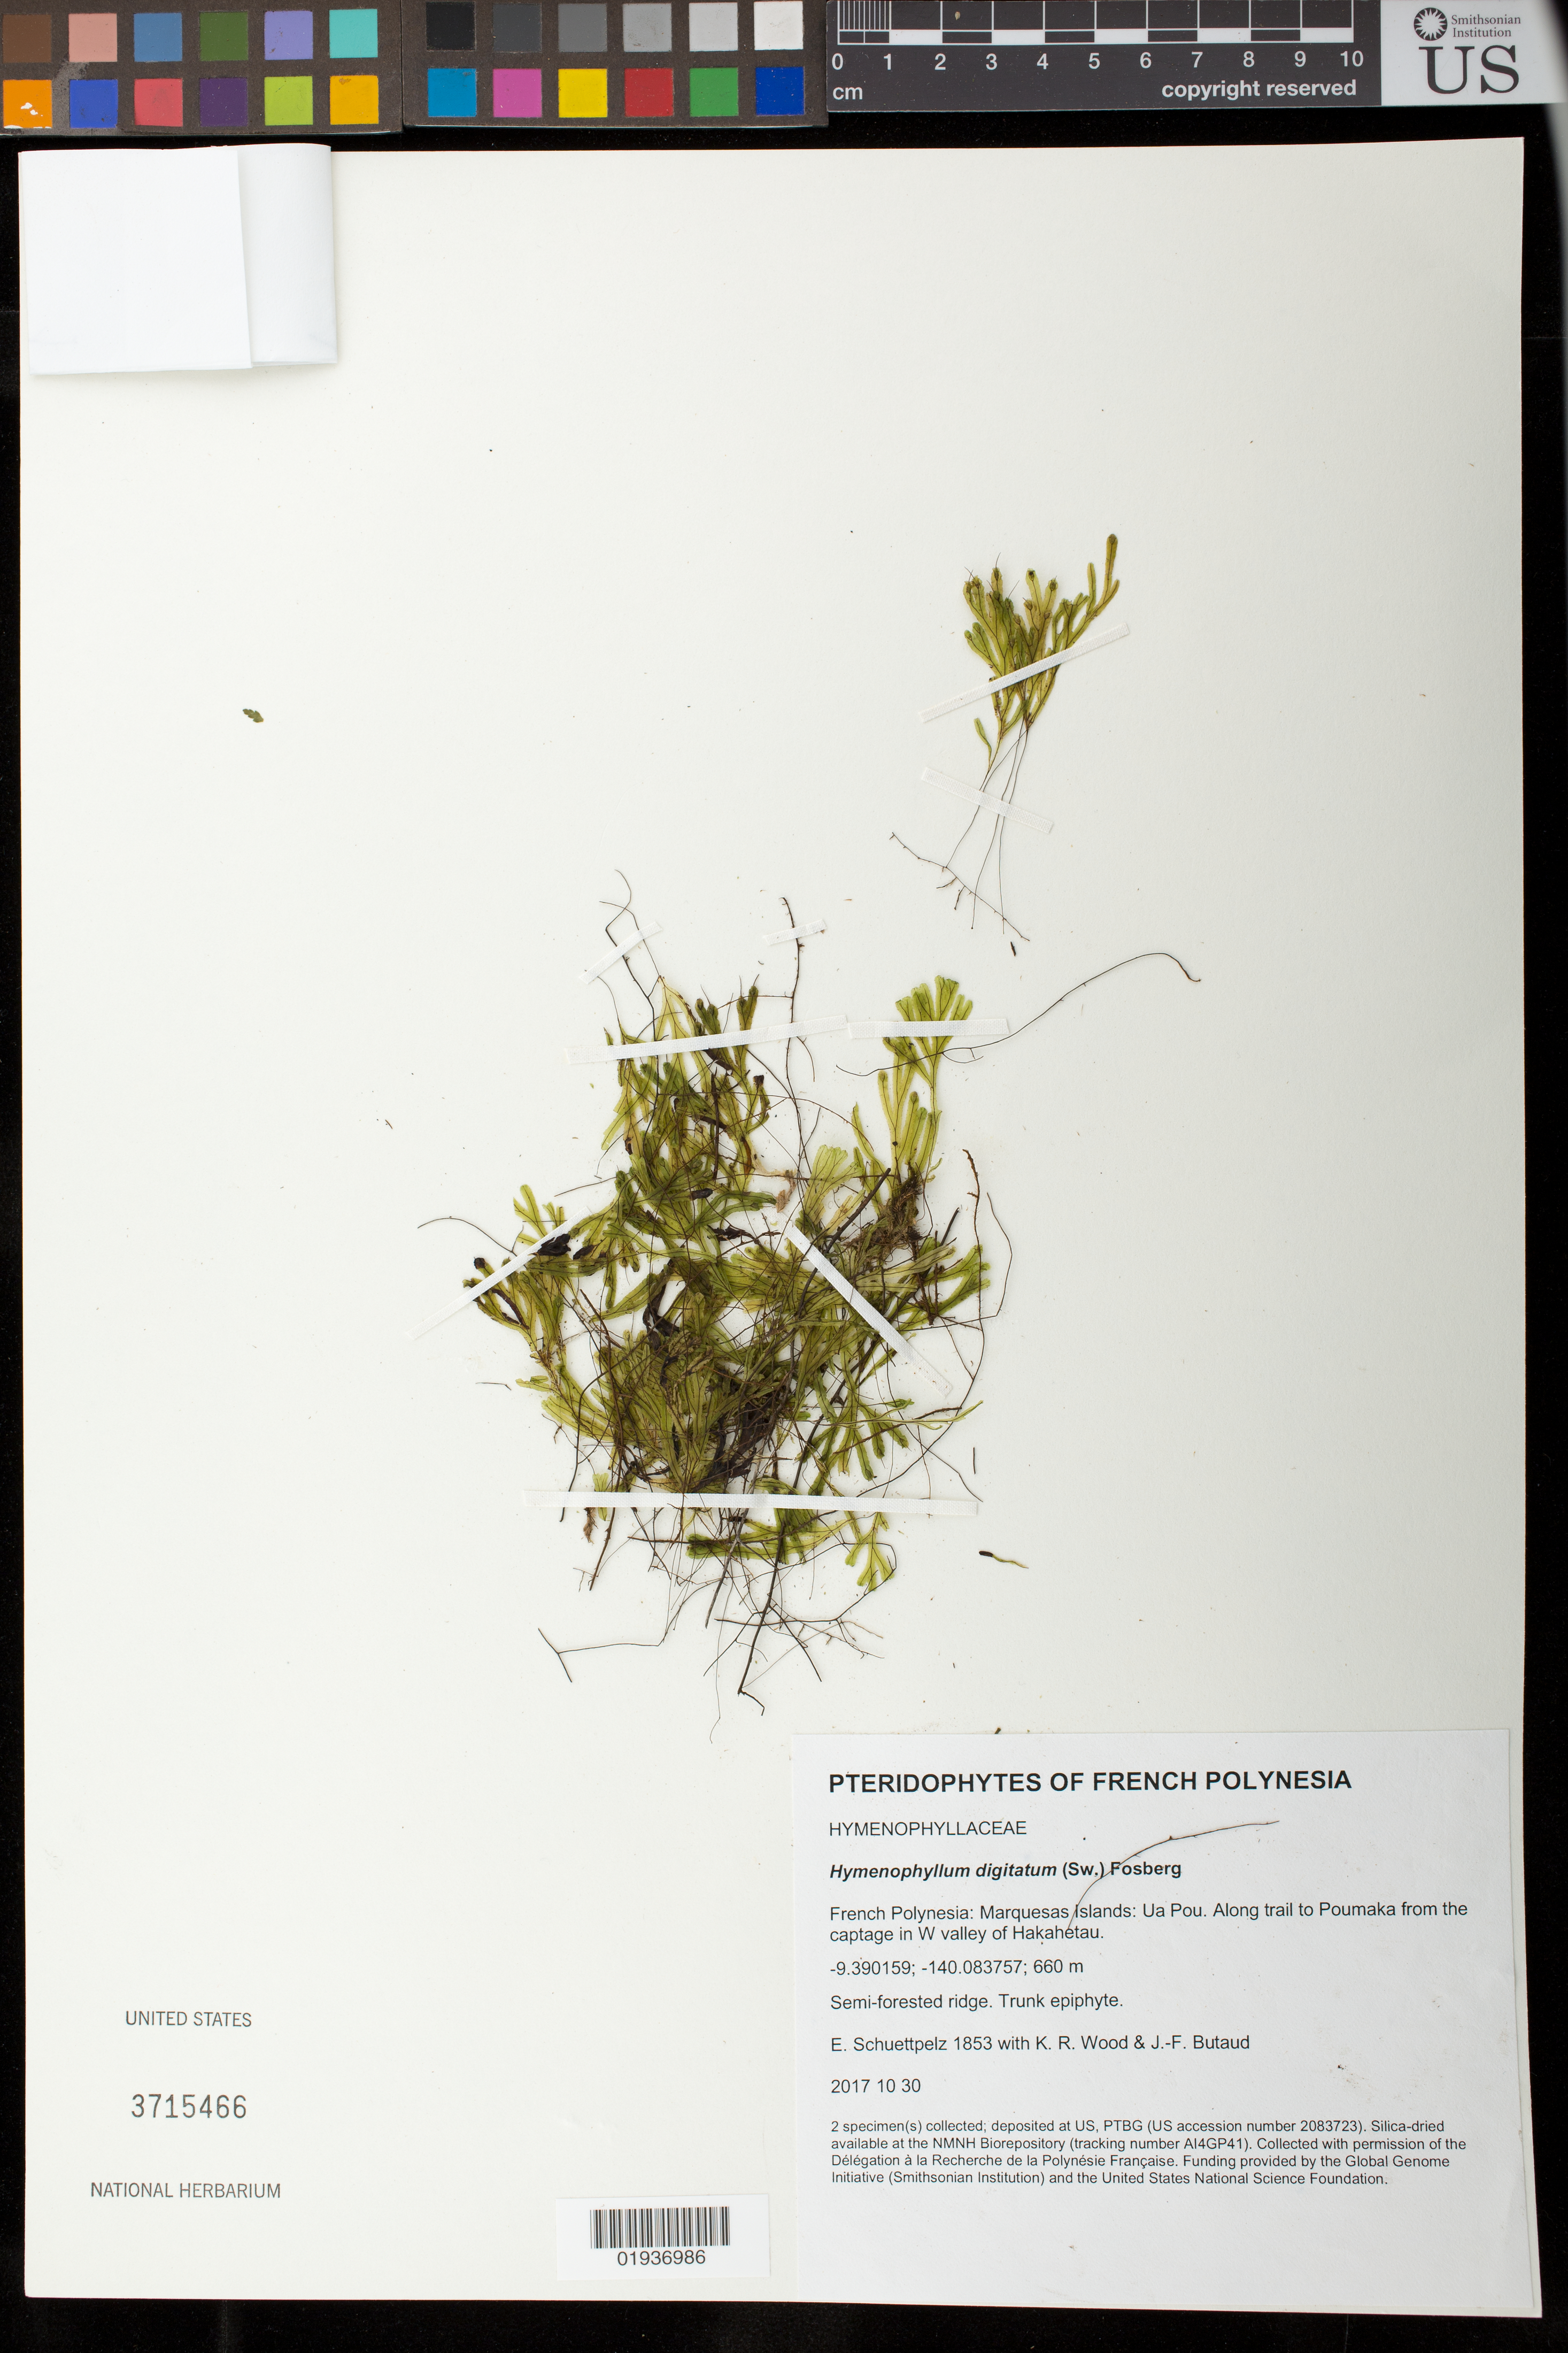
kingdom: Plantae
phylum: Tracheophyta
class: Polypodiopsida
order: Hymenophyllales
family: Hymenophyllaceae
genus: Hymenophyllum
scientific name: Hymenophyllum digitatum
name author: (Sw.) Fosberg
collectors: E. Schuettpelz, K. R. Wood & J. -F. Butaud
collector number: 1853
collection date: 2017-10-30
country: French Polynesia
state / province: Marquesas Islands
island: Ua Pou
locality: Along trail to Poumaka from the captage in W valley of Hakahetau.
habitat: Semi-forested ridge.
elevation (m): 660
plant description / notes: Collected with permission of the Délégation à la Recherche de la Polynésie Française. Funding provided by the Global Genome Initiative (Smithsonian Institution) and the United States National Science Foundation. Silica dried tissue stored at AI4GP41 in the NMNH Biorepository, Smithsonian Institution.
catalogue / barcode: US 3715466